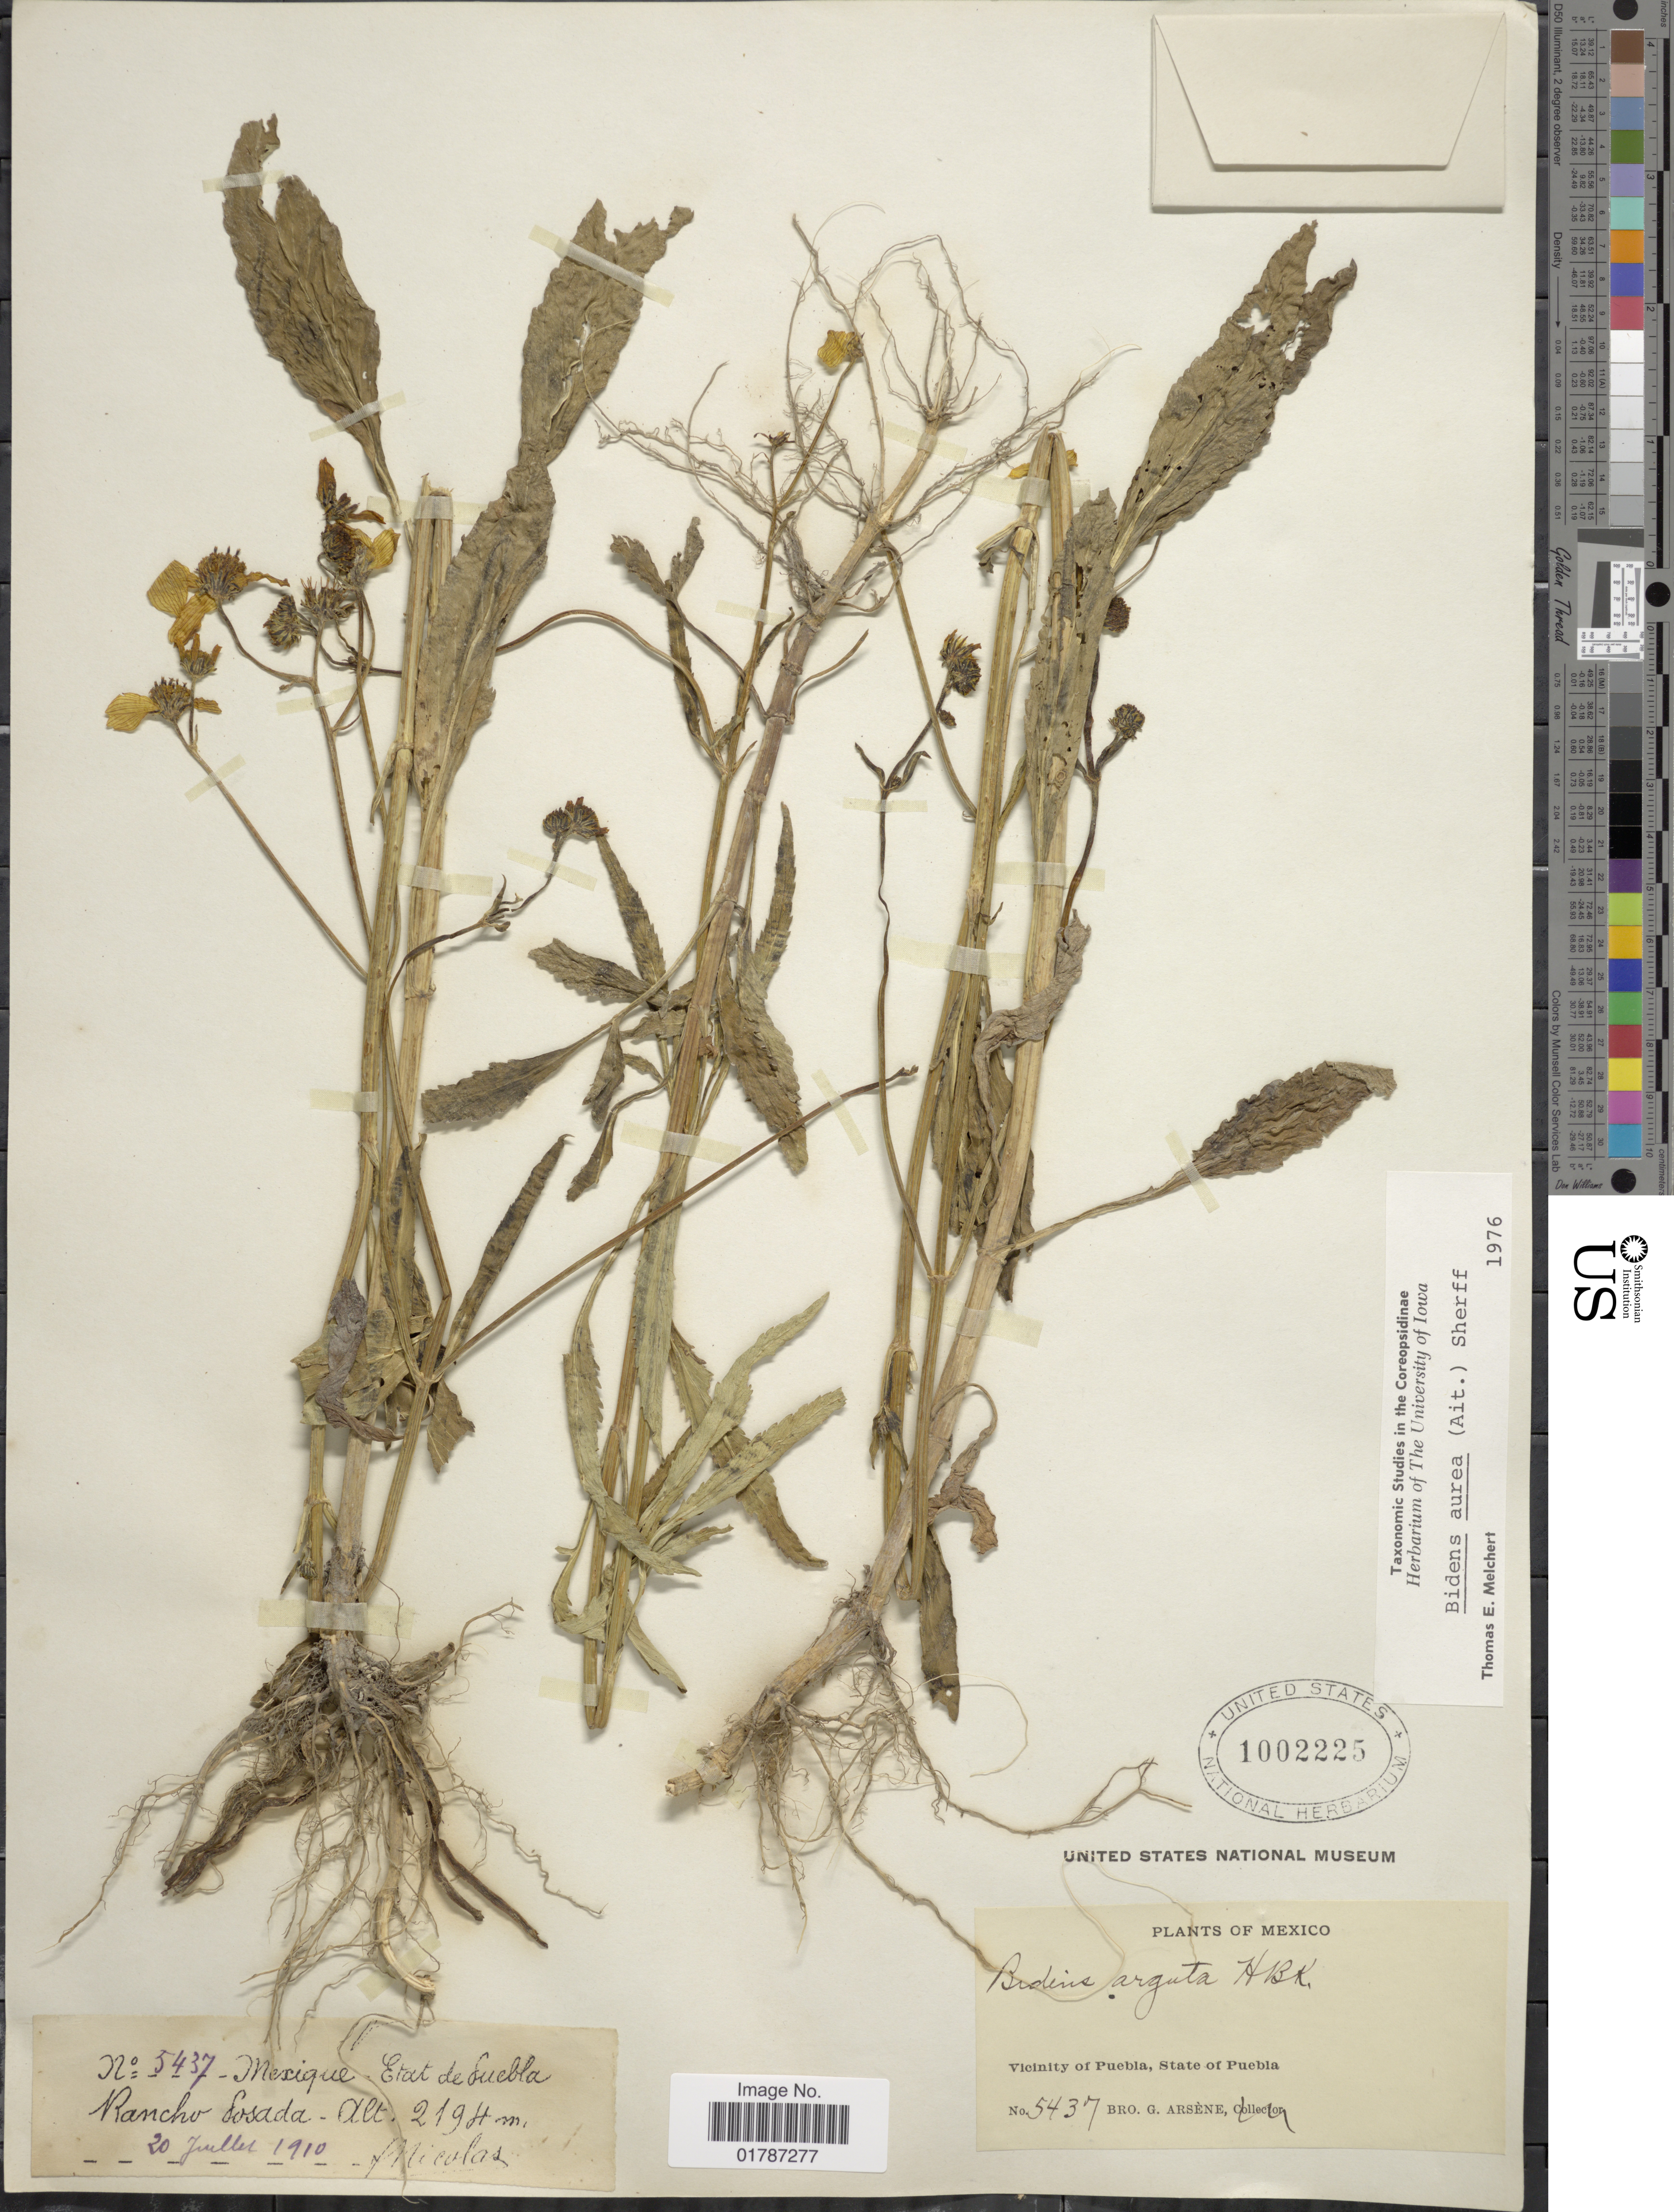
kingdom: Plantae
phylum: Tracheophyta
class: Magnoliopsida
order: Asterales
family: Asteraceae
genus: Bidens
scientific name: Bidens aurea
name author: (Aiton) Sherff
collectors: Bro. G. Arsène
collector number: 5437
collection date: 1910-07-20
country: Mexico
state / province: Puebla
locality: Etat de Puebla, Rancho Posada, Vicinity of Puebla, State of Puebla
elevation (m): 2194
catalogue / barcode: US 1002225